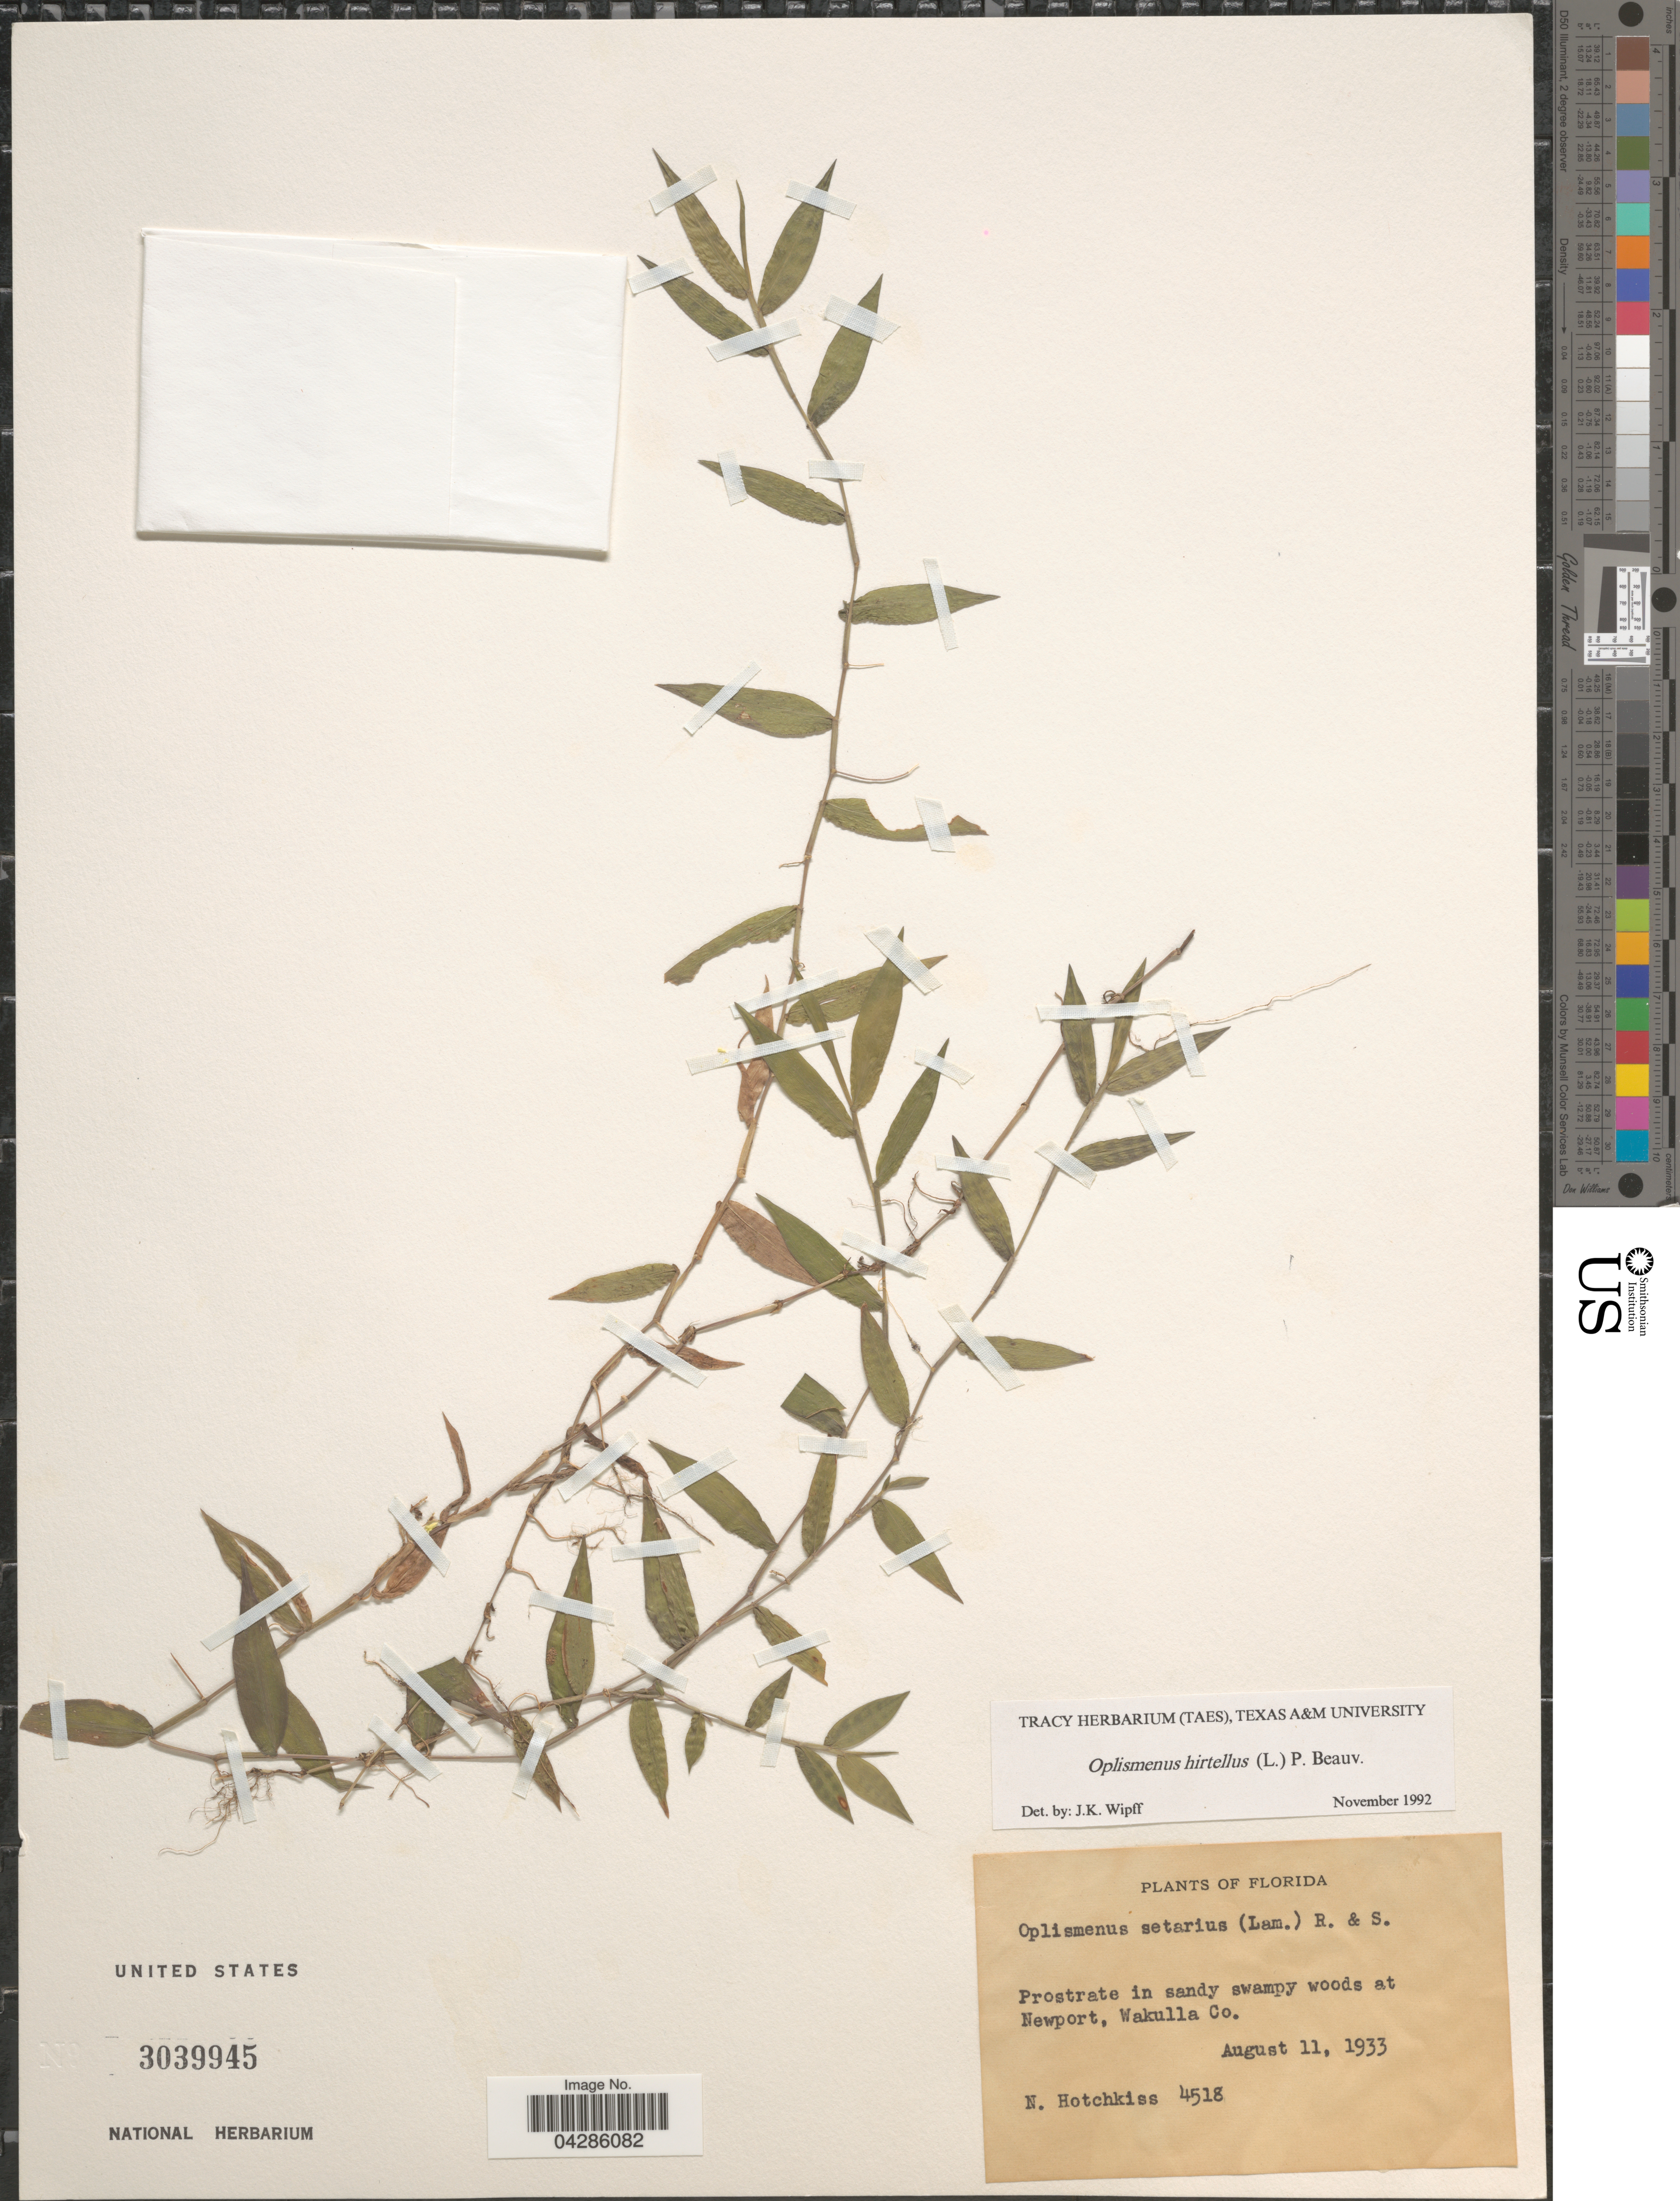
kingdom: Plantae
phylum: Tracheophyta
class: Liliopsida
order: Poales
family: Poaceae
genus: Oplismenus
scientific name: Oplismenus hirtellus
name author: (L.) P. Beauv.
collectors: N. Hotchkiss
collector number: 4518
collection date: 1933-08-11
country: United States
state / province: Florida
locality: In sandy swampy woods at Newport, Wakulla Co.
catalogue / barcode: US 3039945